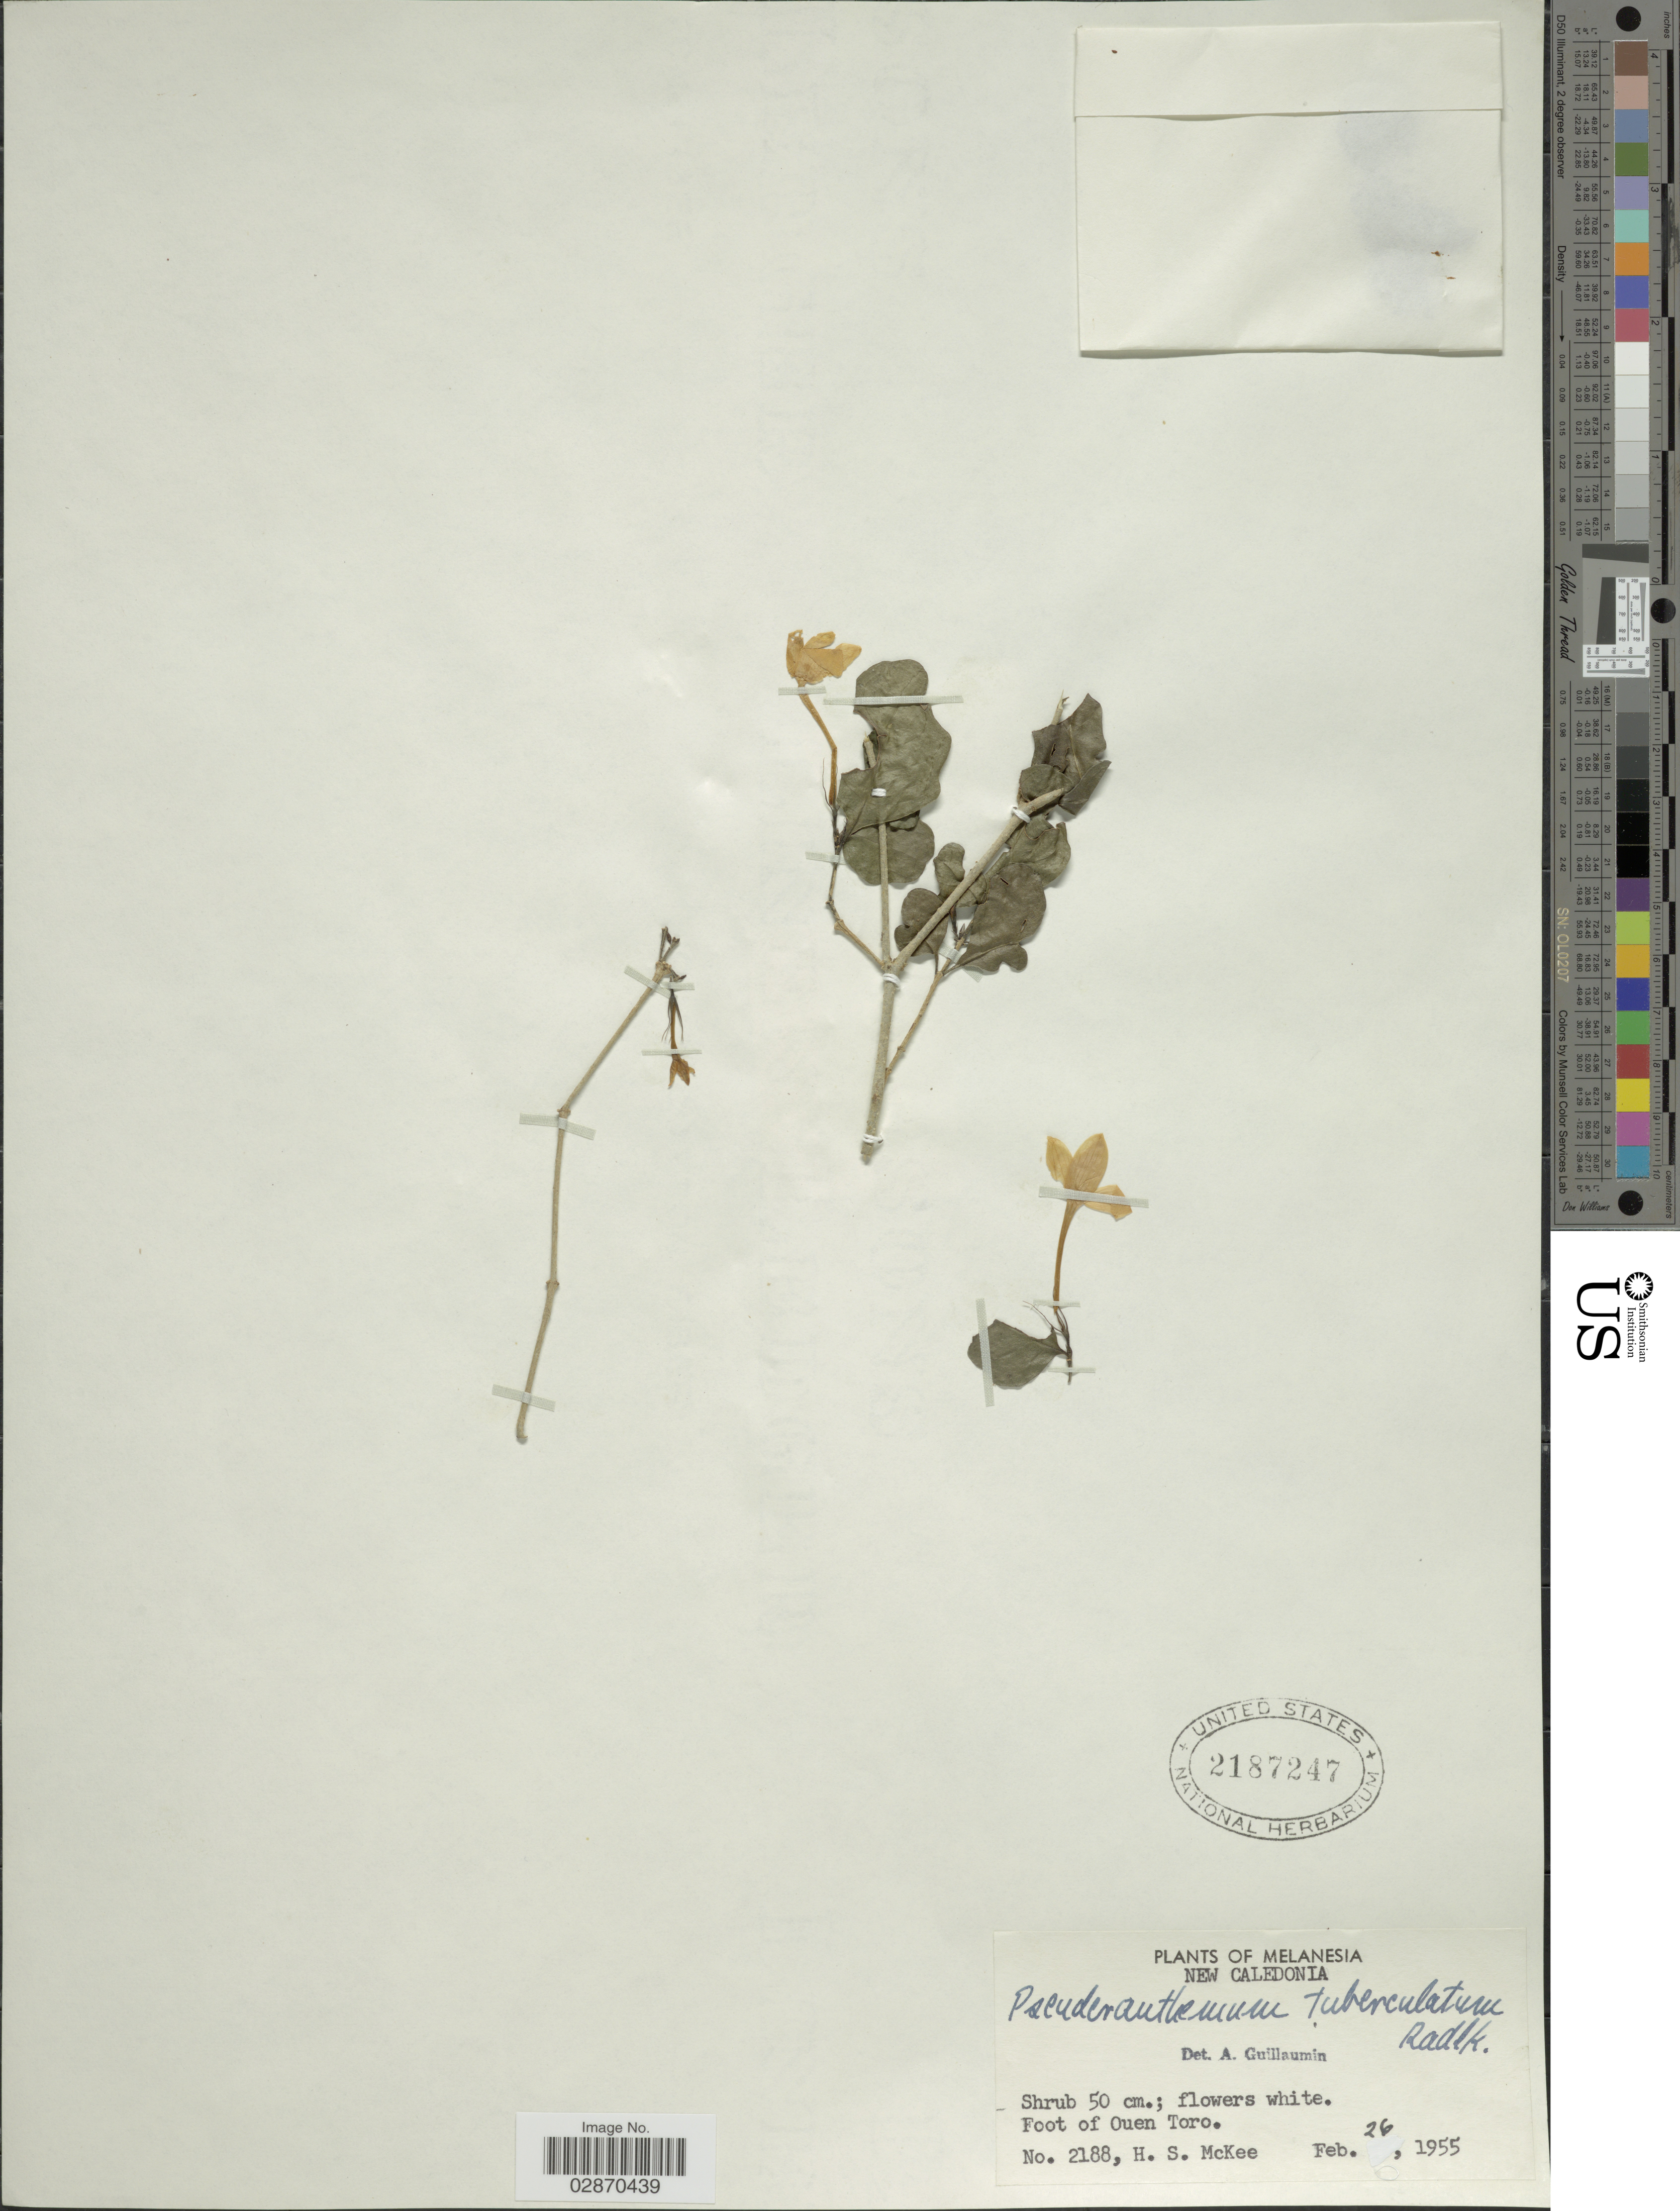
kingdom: Plantae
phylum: Tracheophyta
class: Magnoliopsida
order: Lamiales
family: Acanthaceae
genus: Pseuderanthemum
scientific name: Pseuderanthemum comptonii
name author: S. Moore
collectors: H. S. McKee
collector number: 2188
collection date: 1955-02-26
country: New Caledonia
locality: Melanesia. Foot of Ouen Toro.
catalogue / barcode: US 2187247